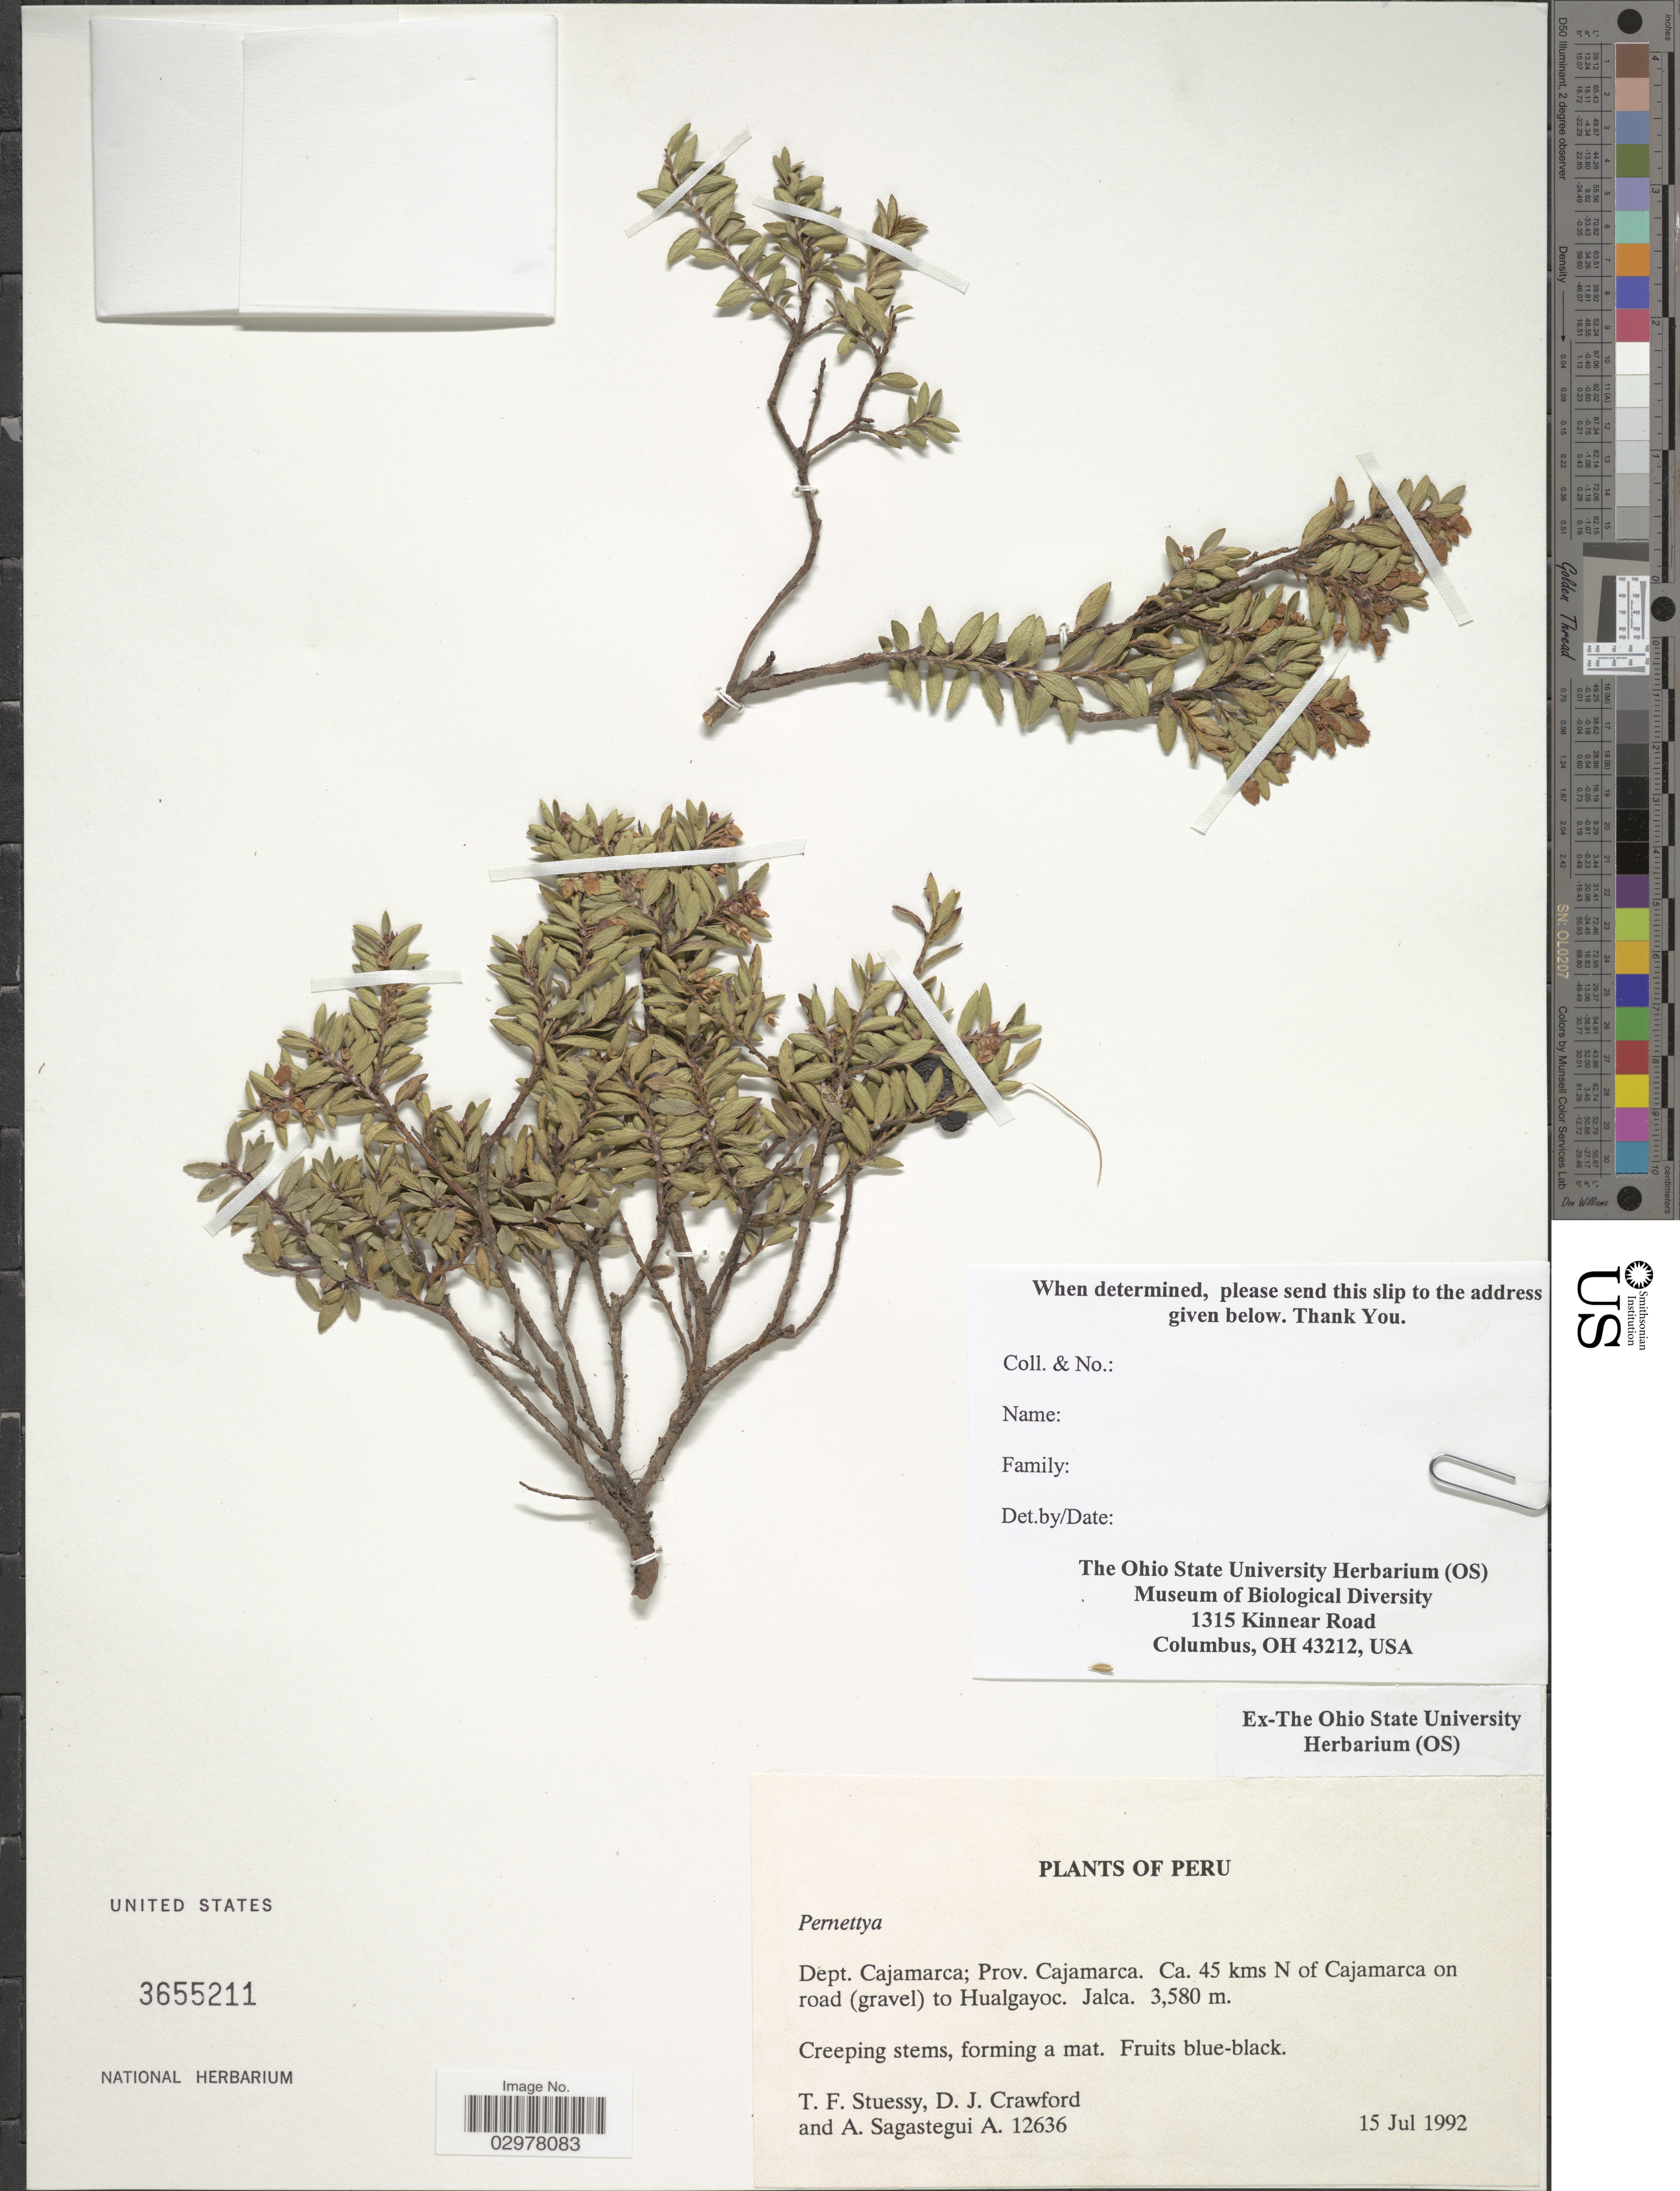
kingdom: Plantae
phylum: Tracheophyta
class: Magnoliopsida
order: Ericales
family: Ericaceae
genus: Pernettya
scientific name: Pernettya sp.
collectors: T. Stuessy, D. Crawford & A. Sagástegui A.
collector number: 12636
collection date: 1992-07-15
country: Peru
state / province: Cajamarca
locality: Dept. Cajamarca; Prov. Cajamarca. Ca. 45 kms N of Cajamarca on road (gravel) to Hualgayoc. Jalca.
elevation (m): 3580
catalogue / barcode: US 3655211